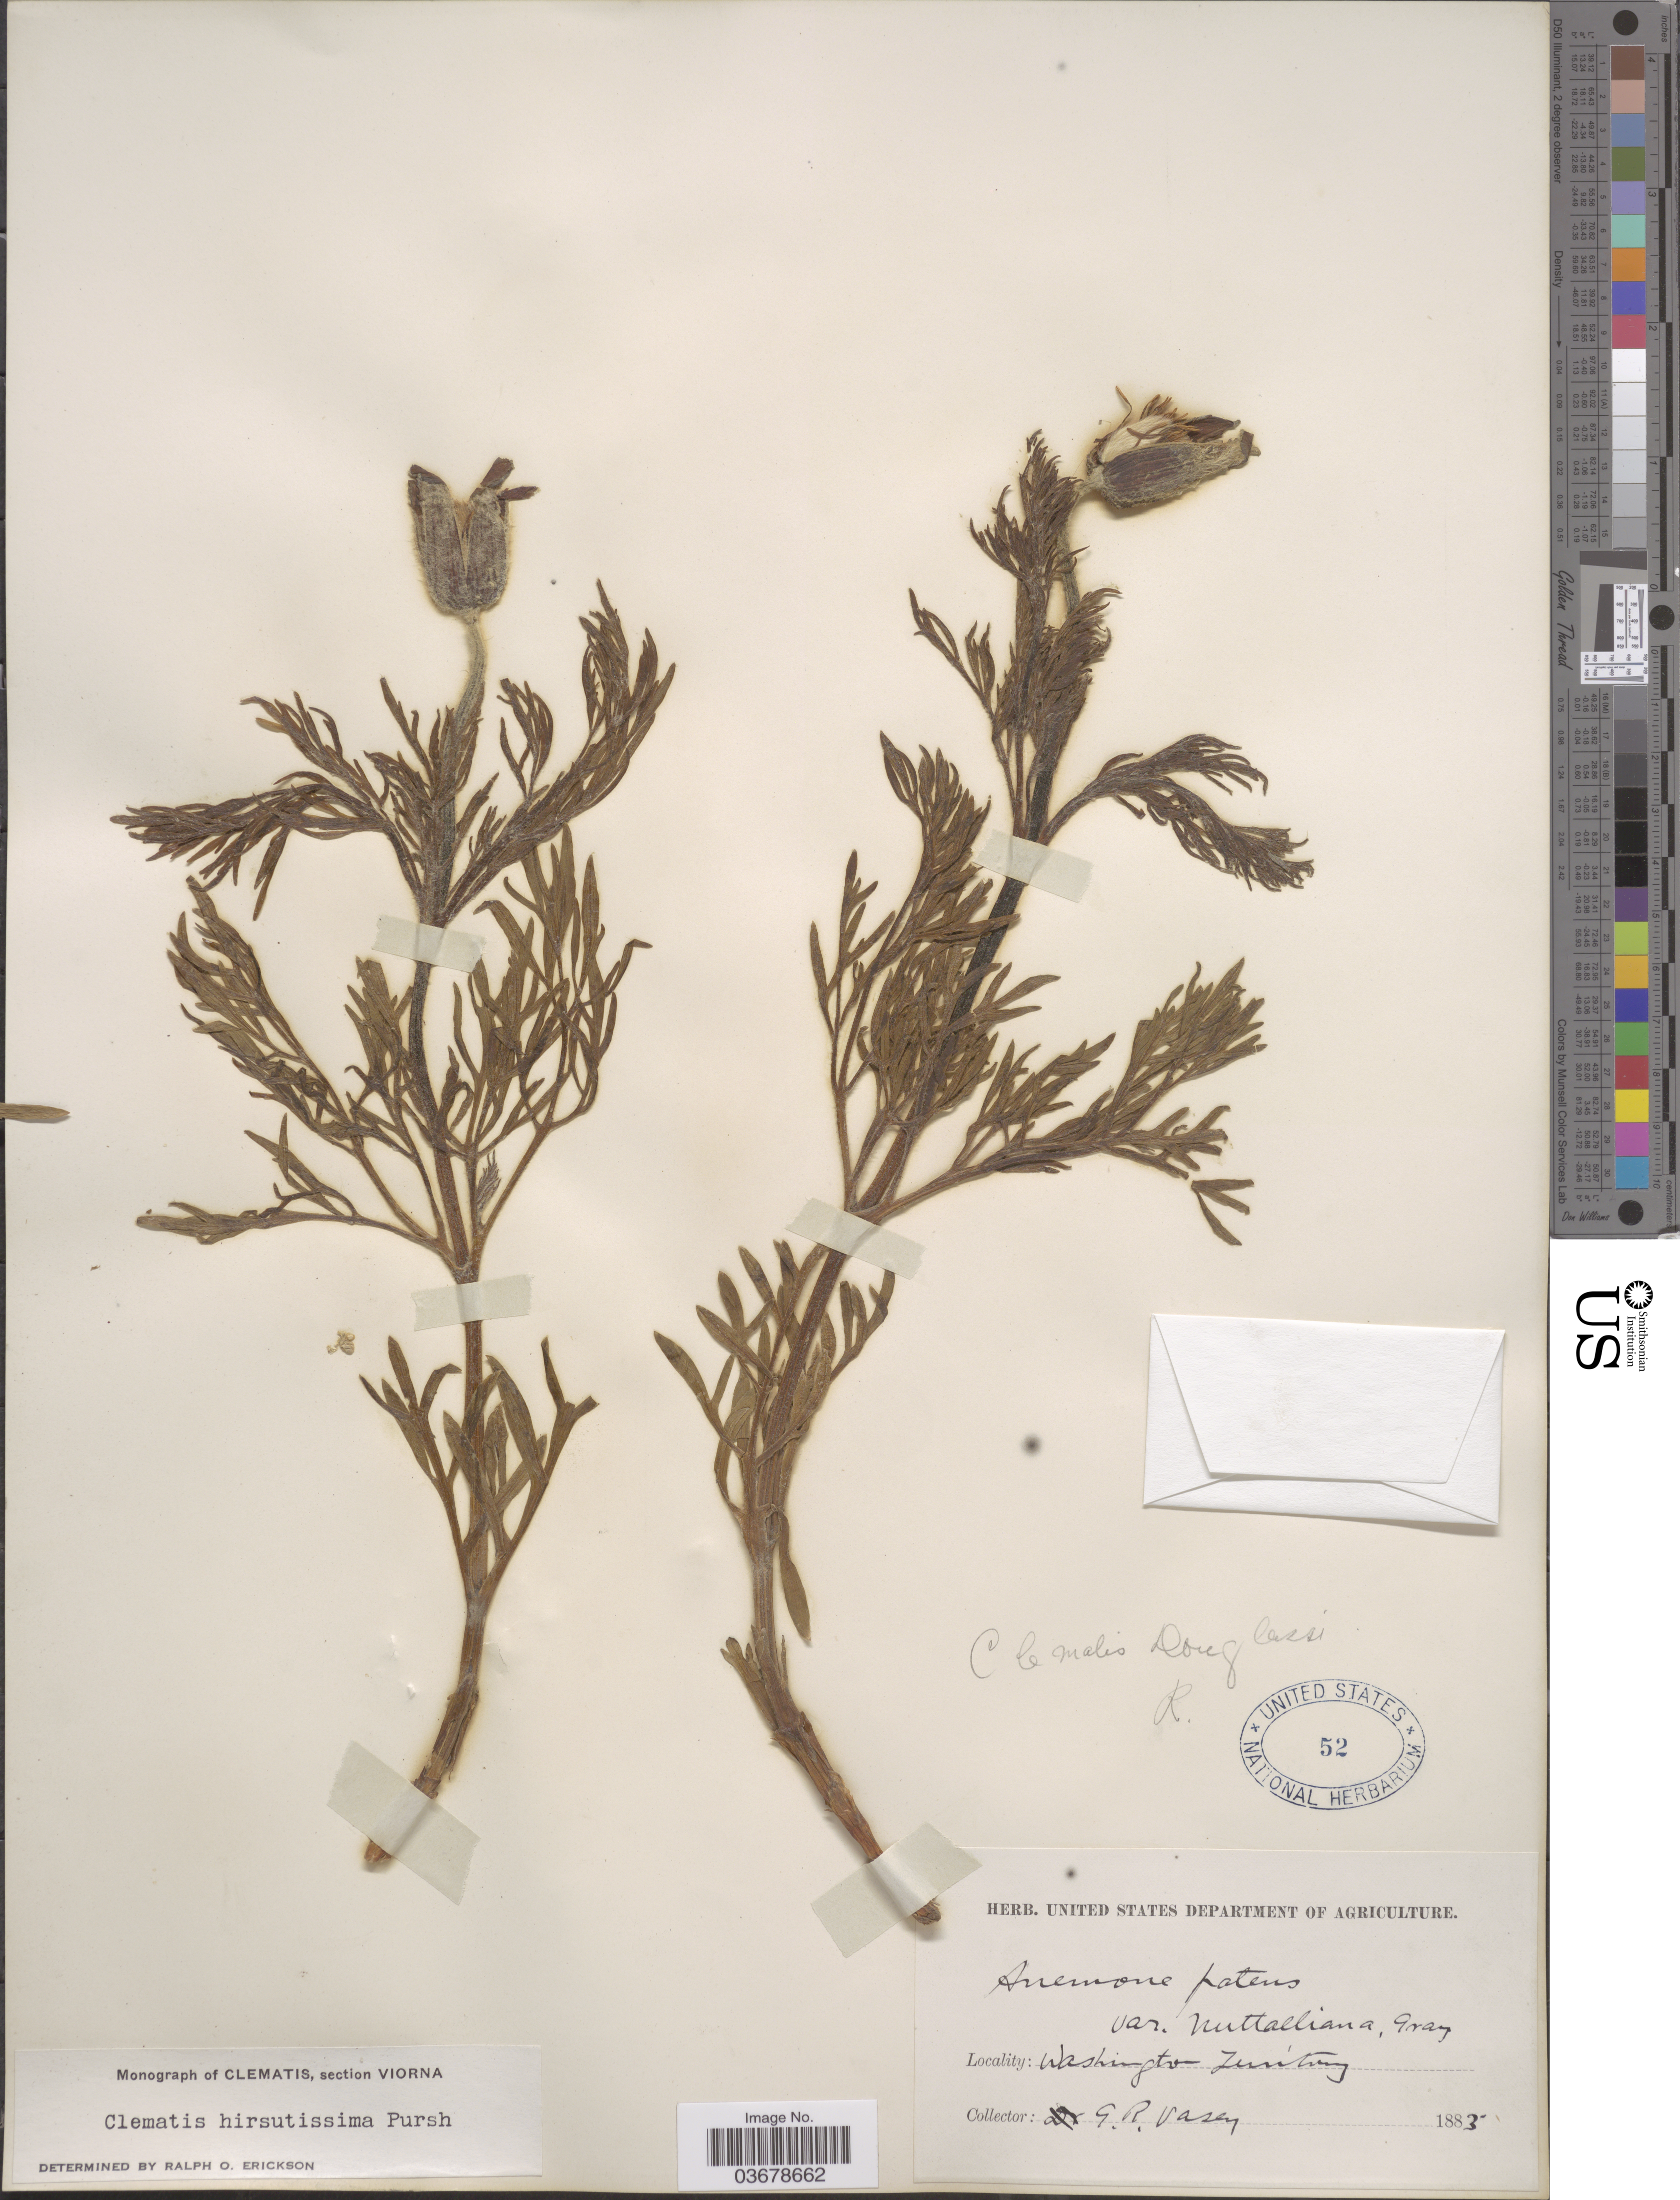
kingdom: Plantae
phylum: Tracheophyta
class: Magnoliopsida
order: Ranunculales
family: Ranunculaceae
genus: Clematis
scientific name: Clematis viorna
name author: L.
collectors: G. R. Vasey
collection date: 1883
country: United States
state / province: Washington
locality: Washington Territory.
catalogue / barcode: US 52